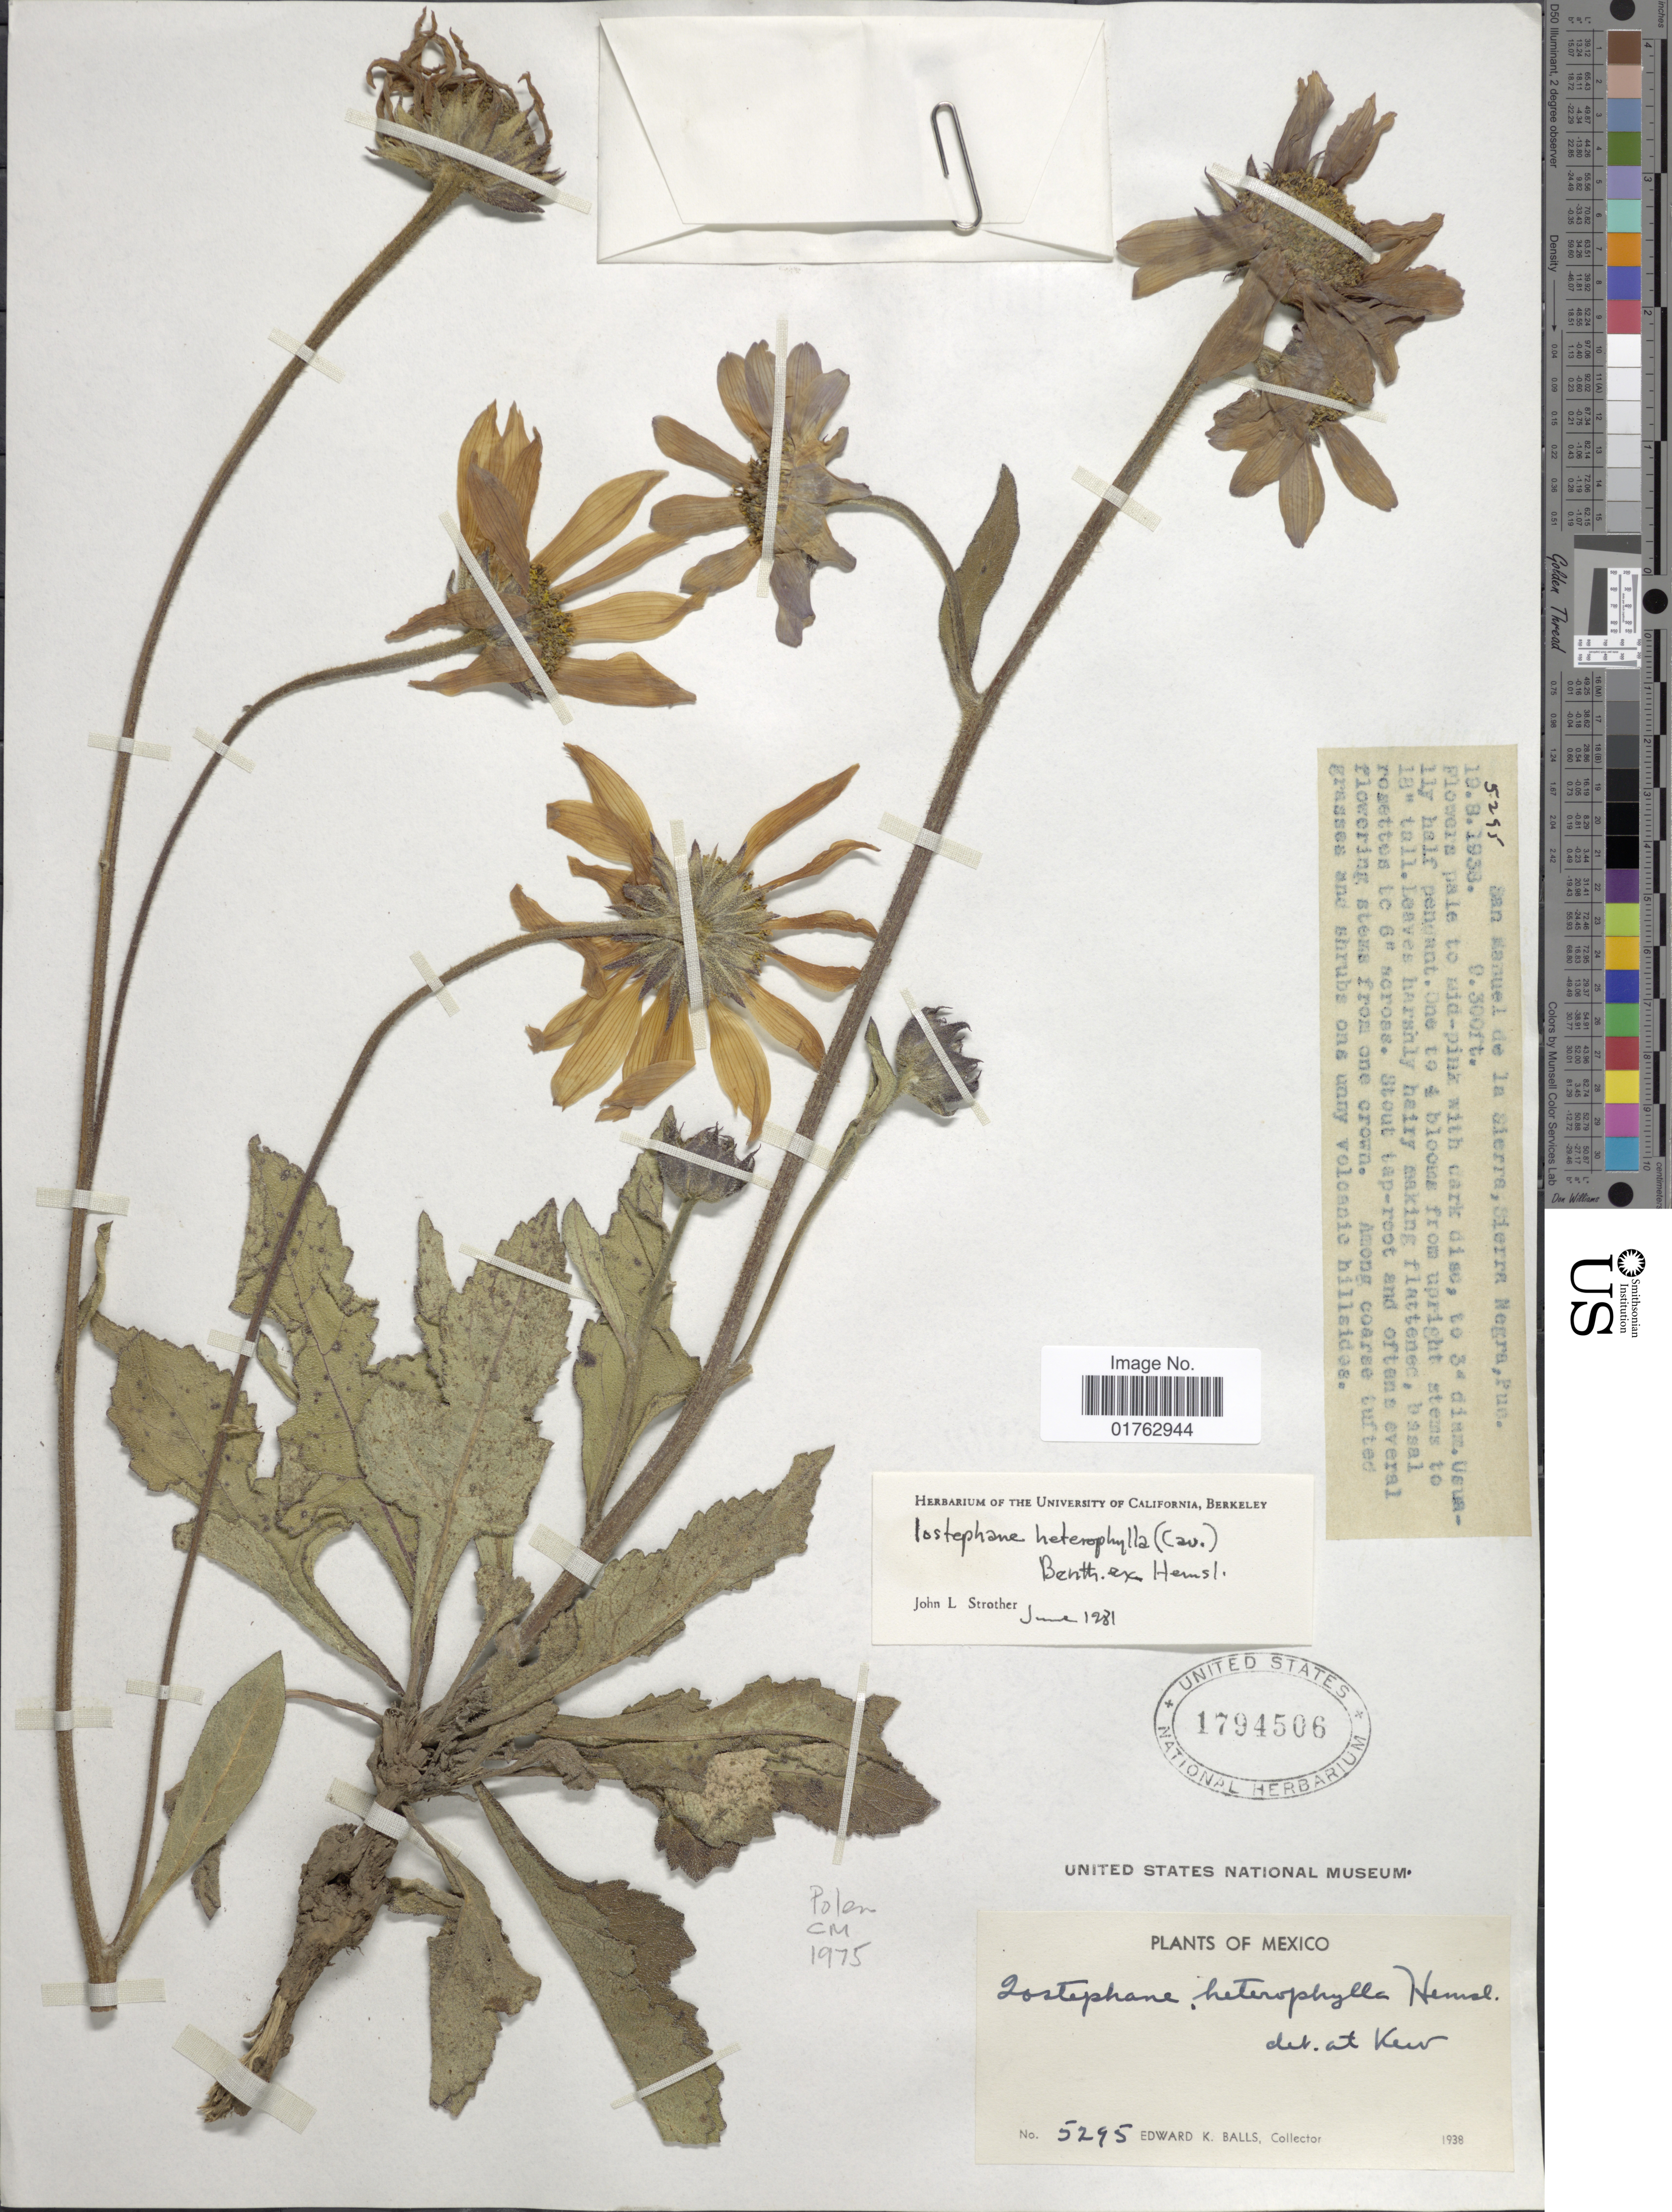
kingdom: Plantae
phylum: Tracheophyta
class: Magnoliopsida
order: Asterales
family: Asteraceae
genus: Iostephane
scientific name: Iostephane heterophylla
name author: (Cav.) Benth. ex Hemsl.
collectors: E. K. Balls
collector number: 5295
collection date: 1938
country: Mexico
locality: San Manuel de la Sierra, Sierra Negra, Pue.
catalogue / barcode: US 1794506